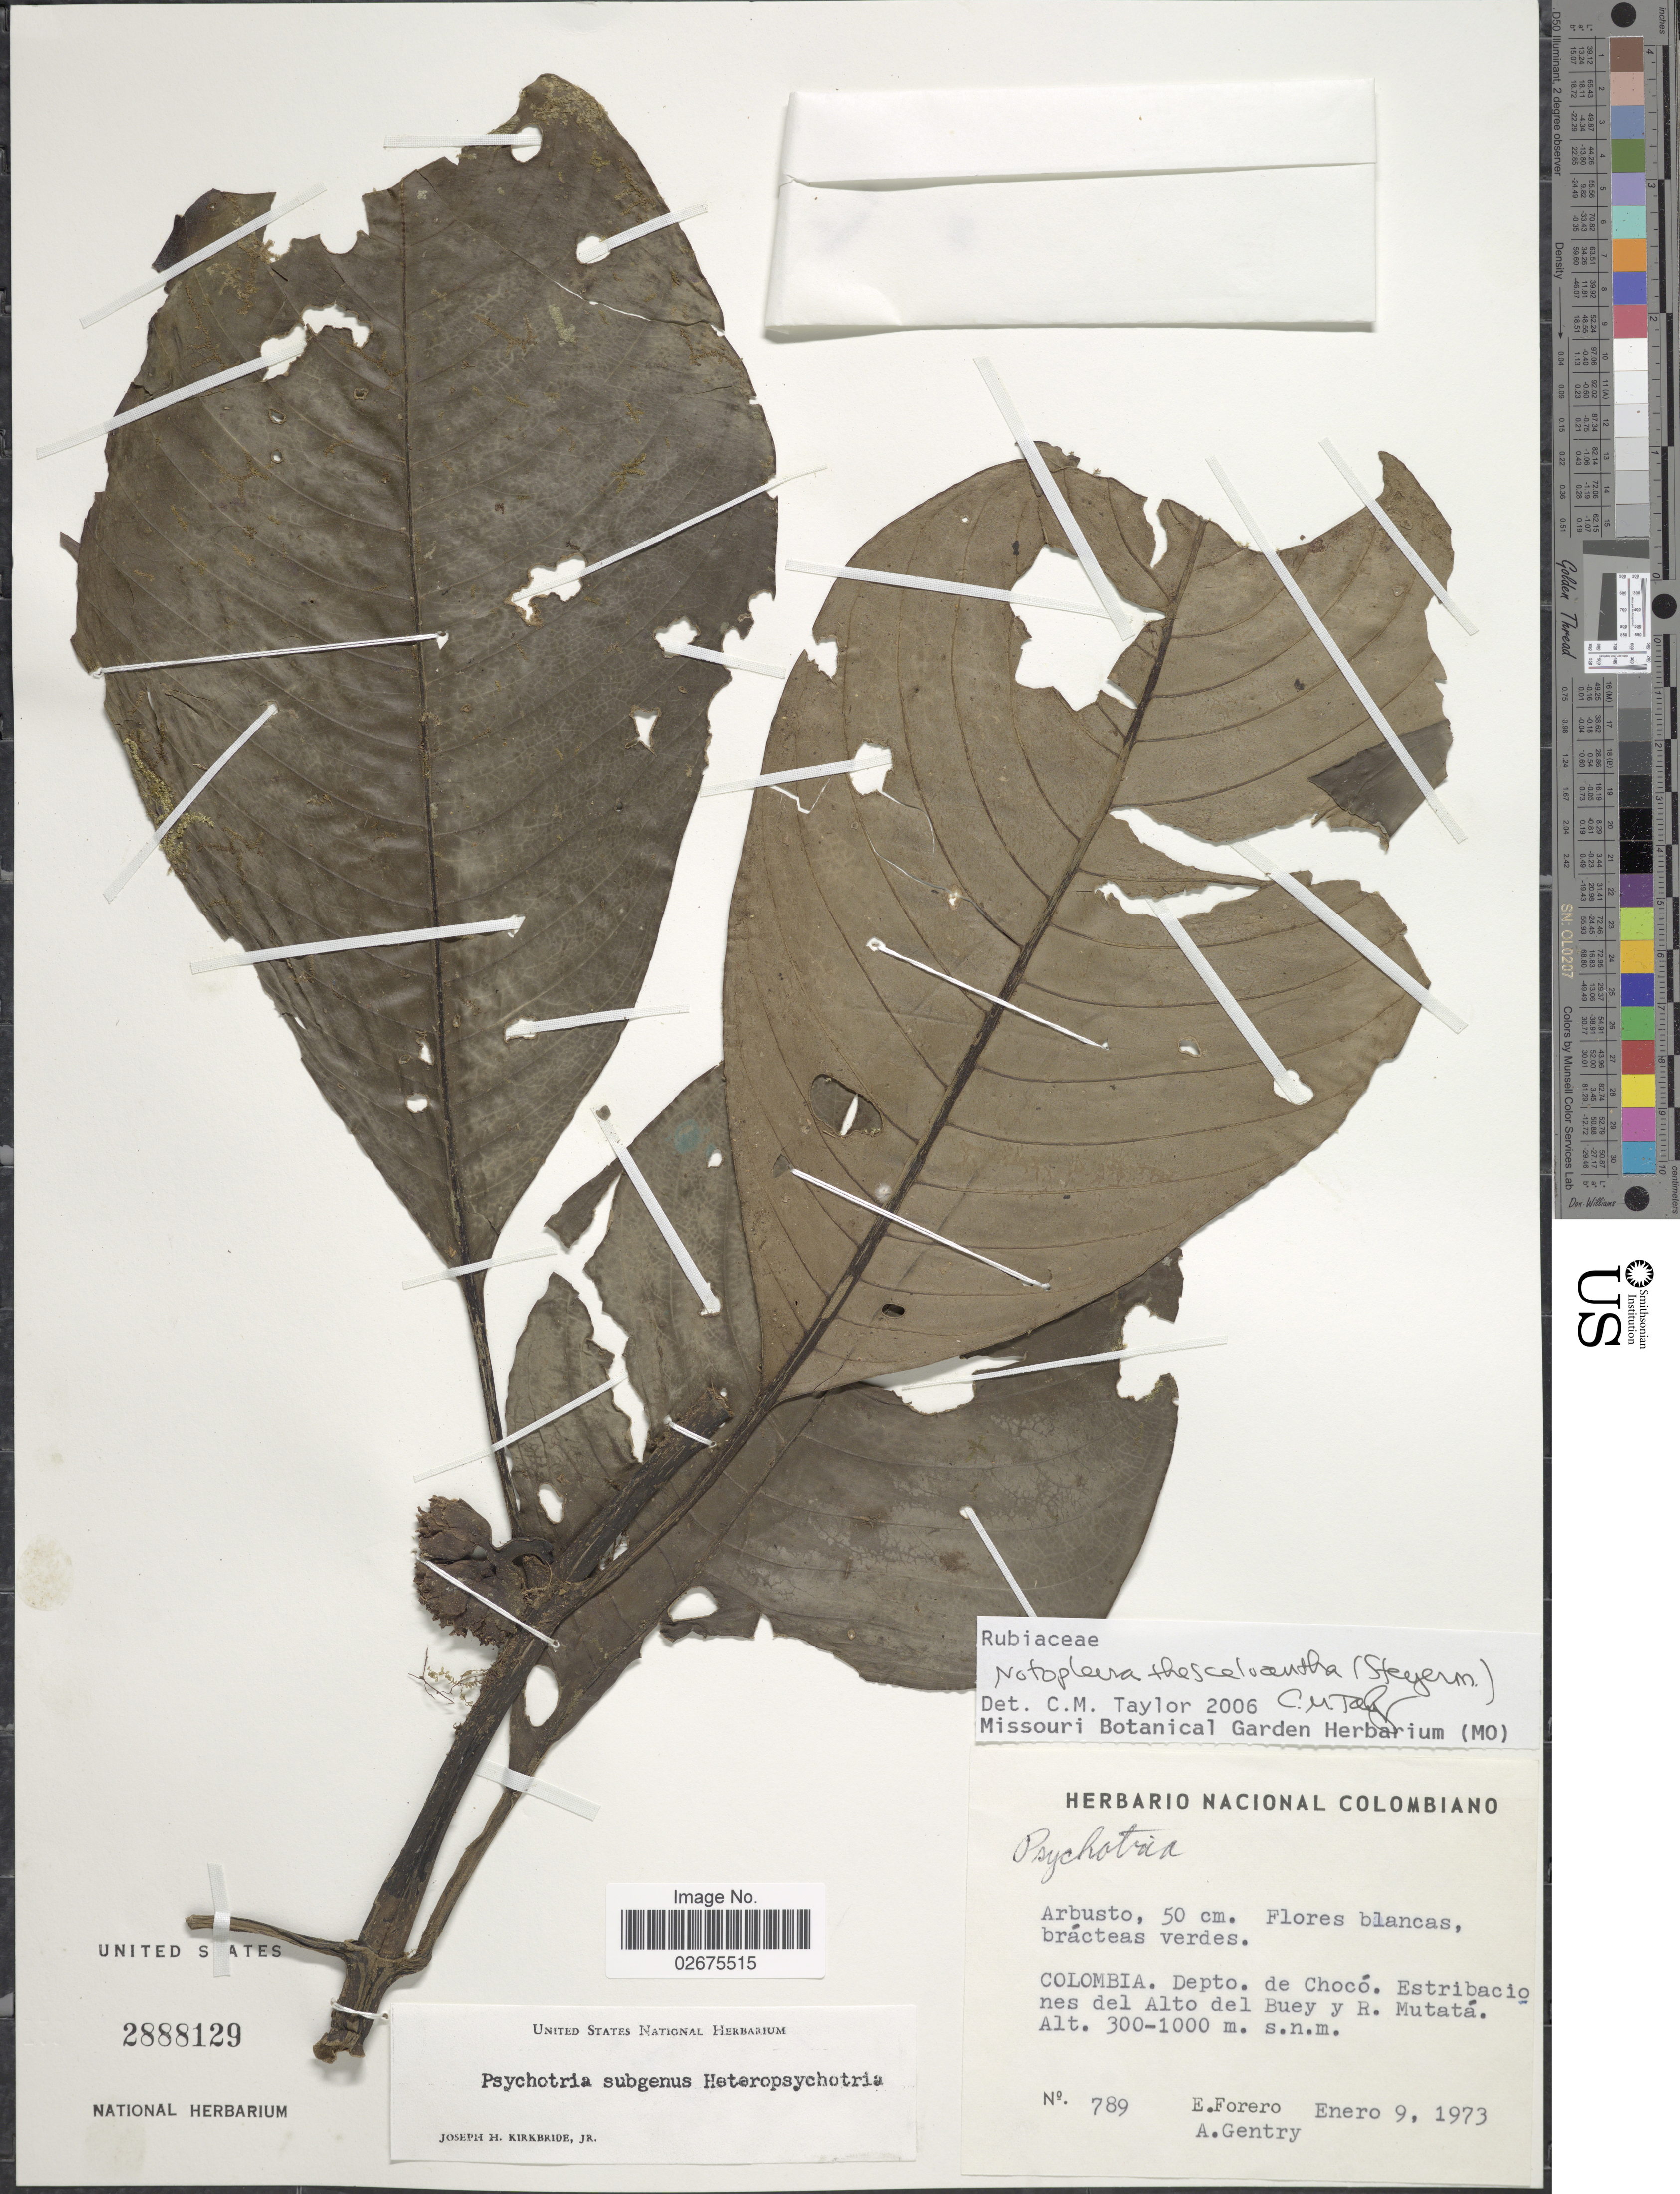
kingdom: Plantae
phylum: Tracheophyta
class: Magnoliopsida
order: Gentianales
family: Rubiaceae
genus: Notopleura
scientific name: Notopleura thesceloantha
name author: (Steyerm.) C.M. Taylor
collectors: E. Forero & A. H. Gentry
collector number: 789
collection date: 1973-01-09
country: Colombia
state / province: Chocó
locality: Estribaciones del Alto del Buey y R. Mutata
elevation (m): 300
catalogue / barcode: US 2888129